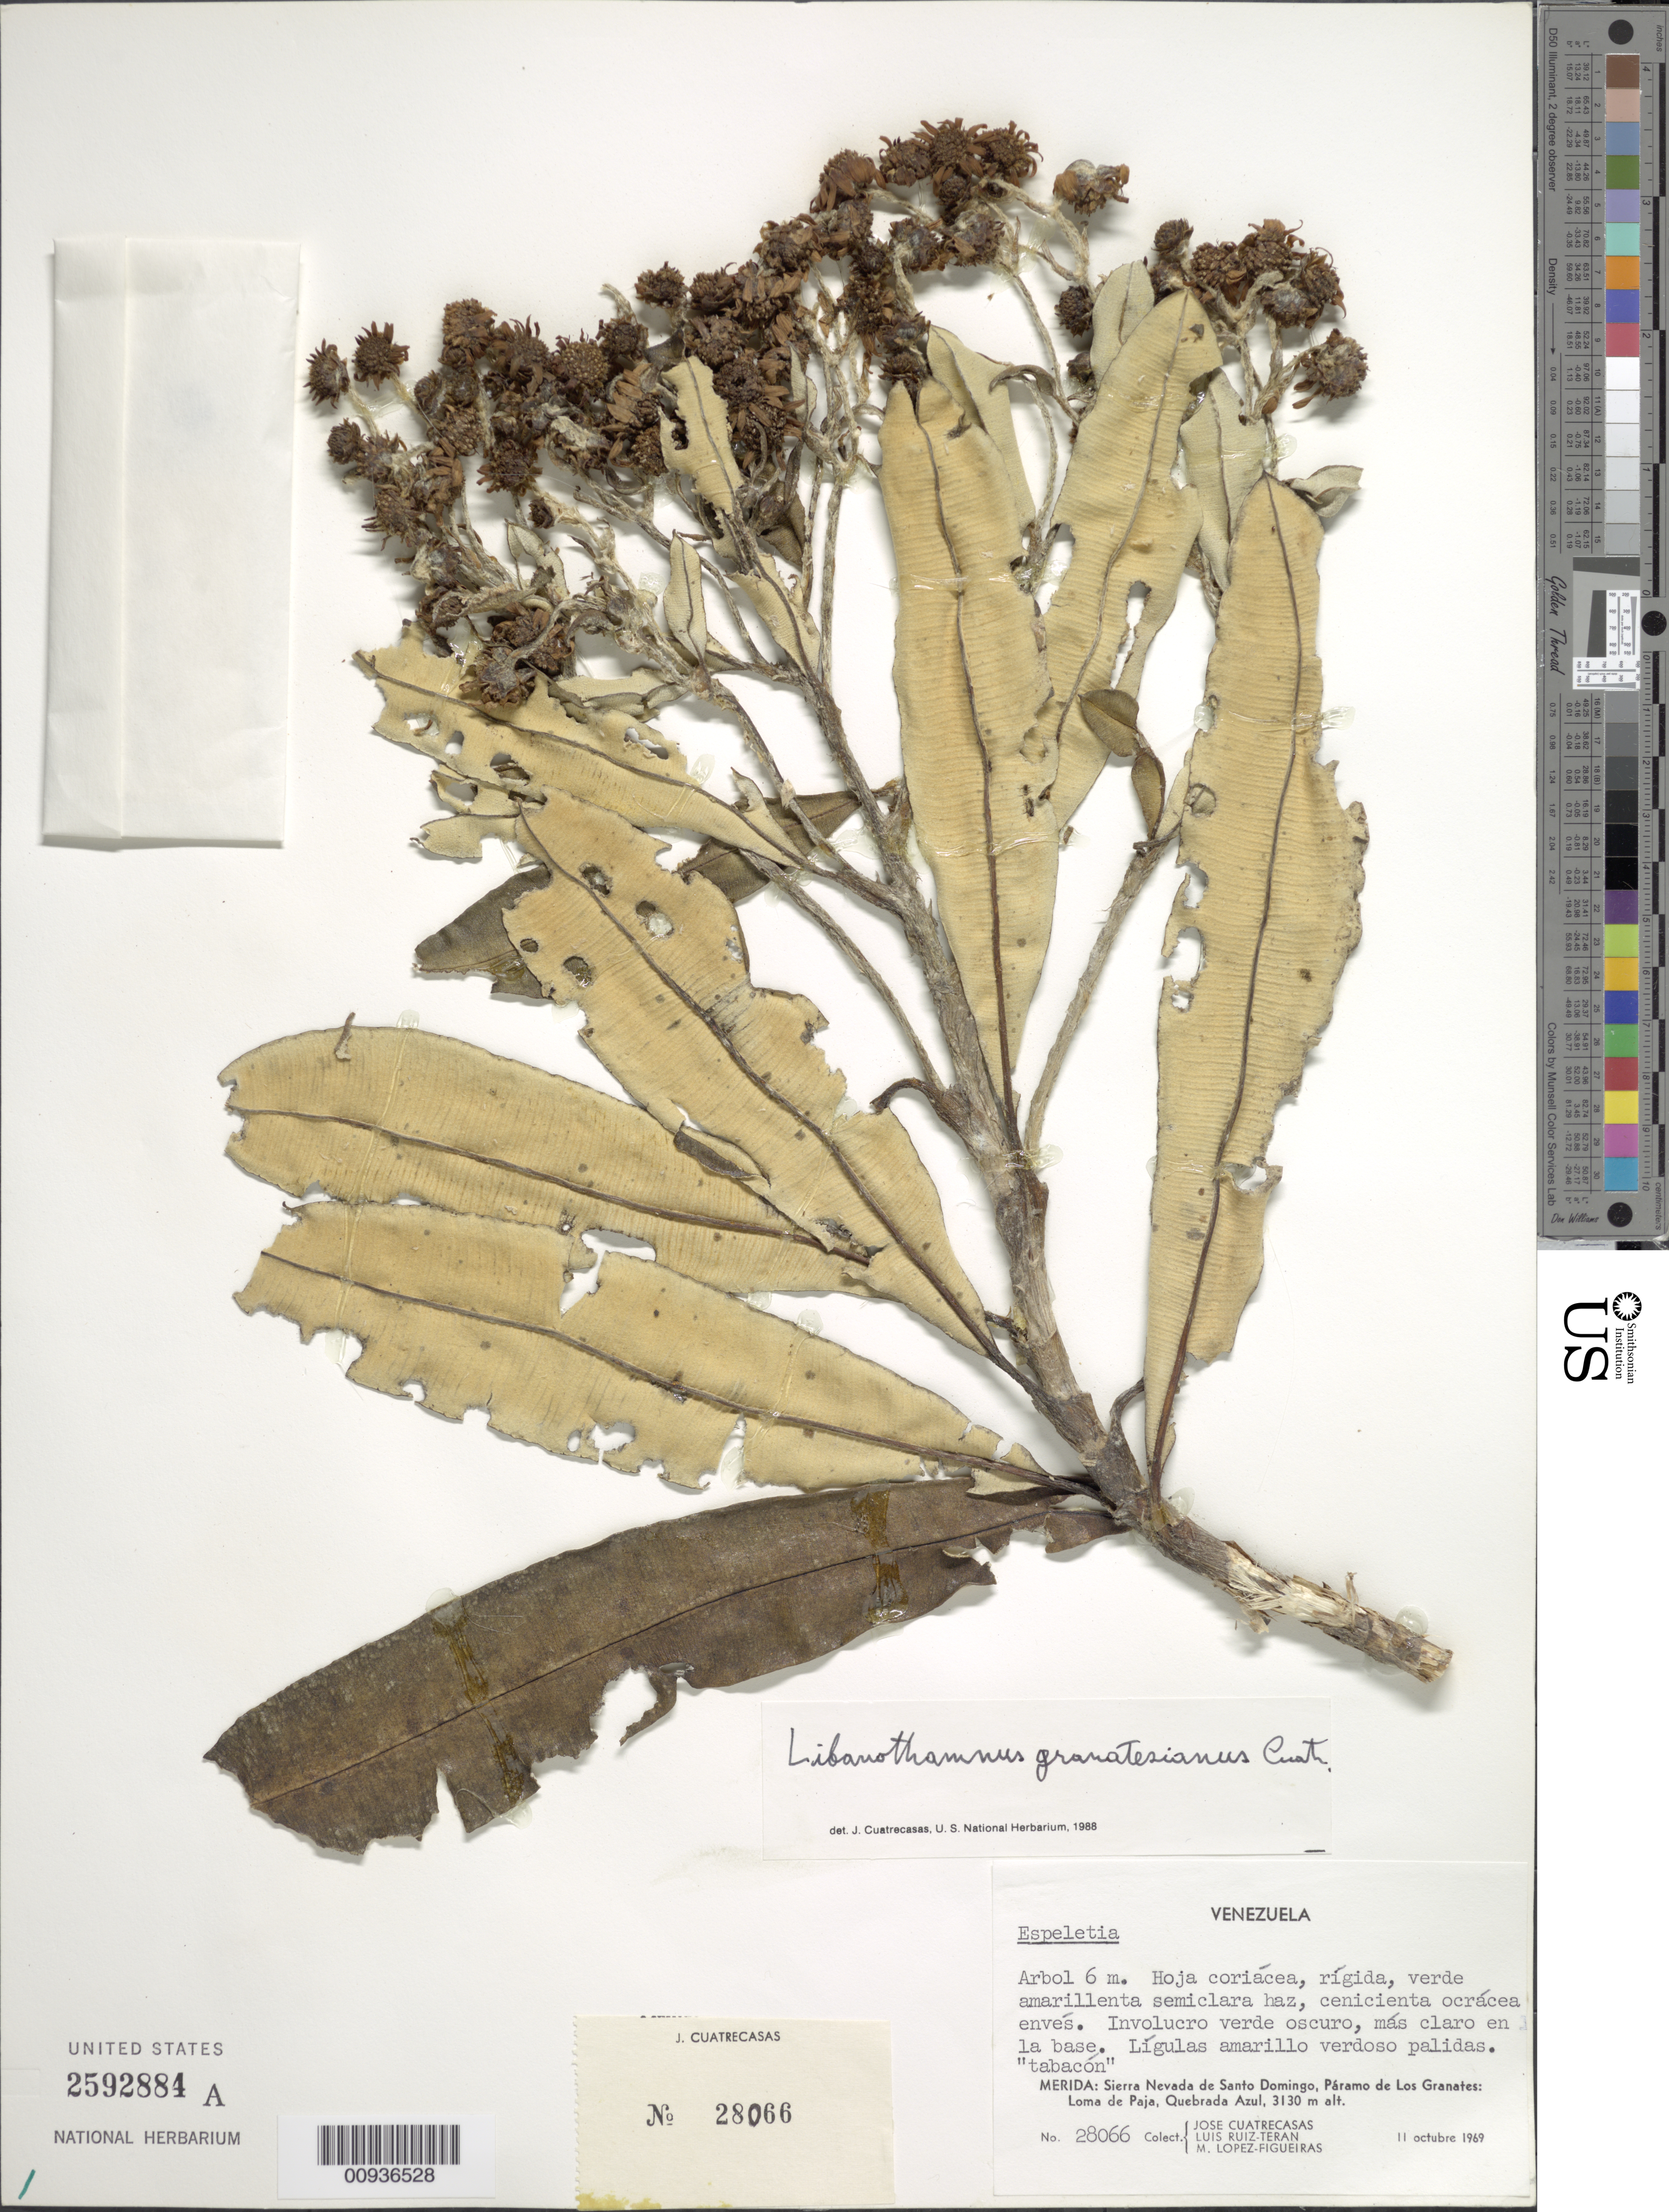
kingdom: Plantae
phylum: Tracheophyta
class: Magnoliopsida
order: Asterales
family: Asteraceae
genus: Libanothamnus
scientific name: Libanothamnus banksiifolius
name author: (Sch. Bip. & Ettingsh.) Cuatrec.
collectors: J. Cuatrecasas, L. Teran & M. López Figueiras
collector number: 28066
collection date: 1969-10-11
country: Venezuela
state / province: Mérida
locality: Sierra Nevada de Santo Domingo, Paramo de Los Granates Loma de Paja, Quebrada Azul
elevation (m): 3130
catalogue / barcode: US 2592884A